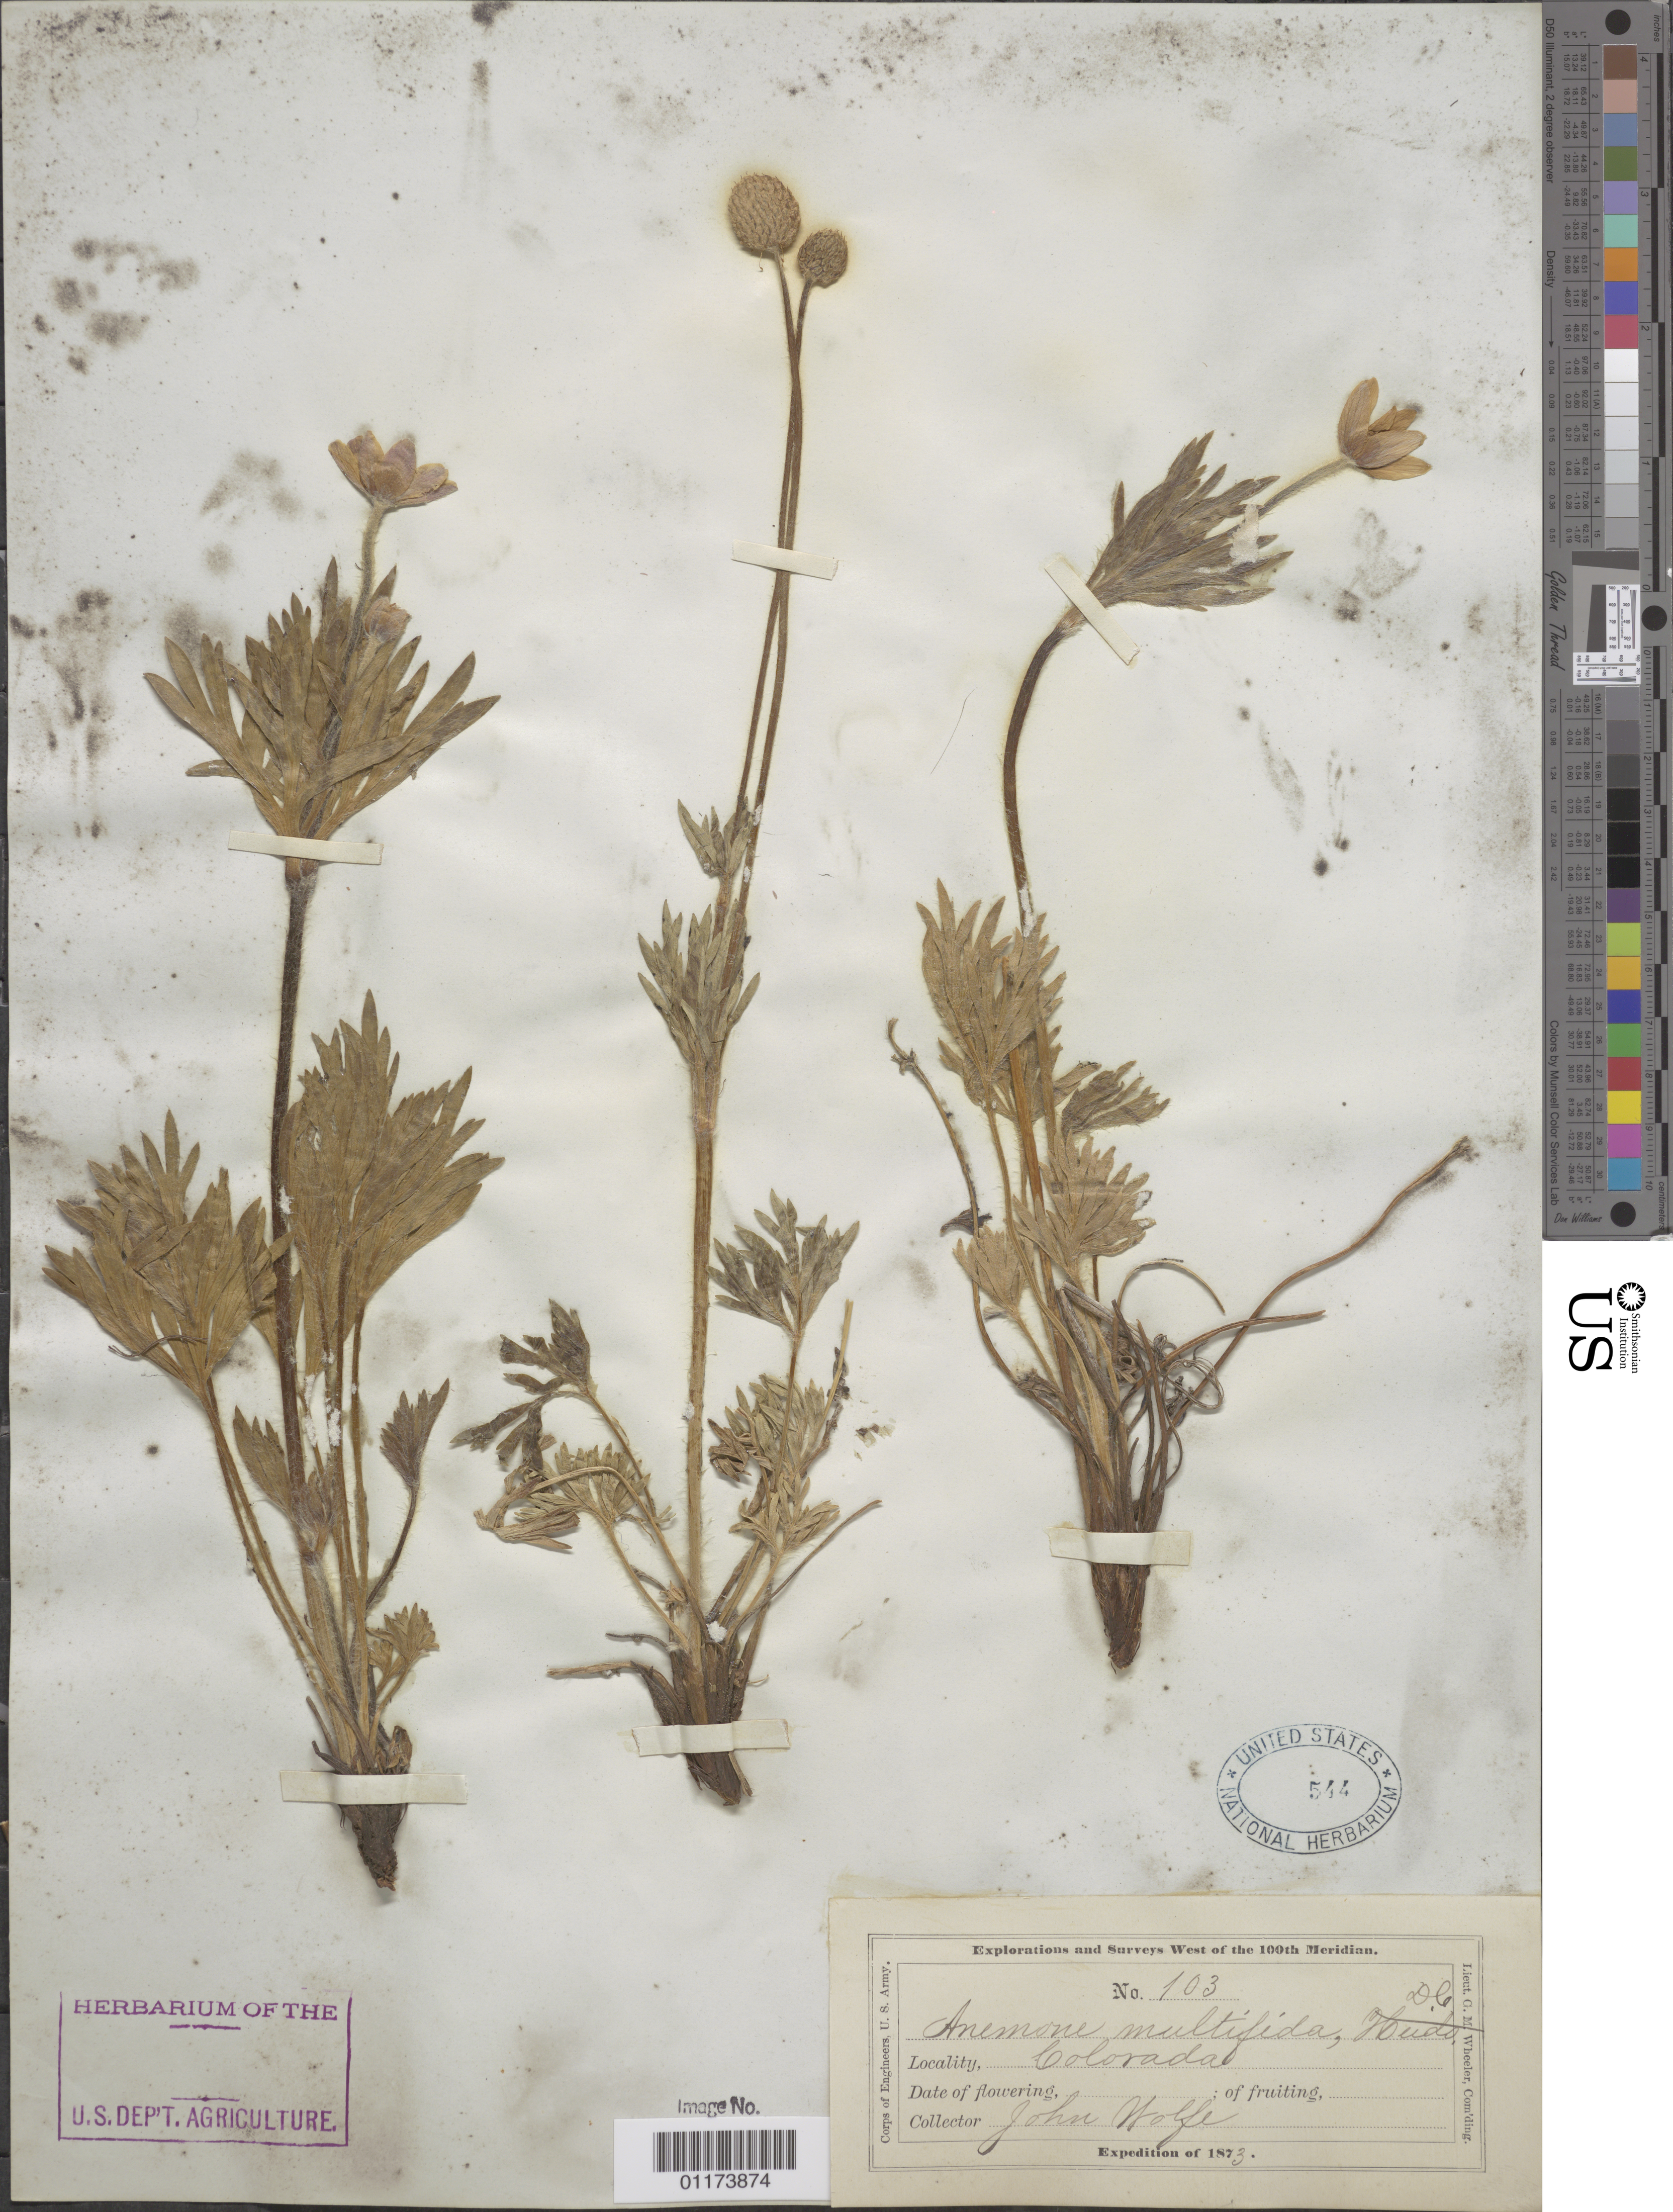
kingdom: Plantae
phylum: Tracheophyta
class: Magnoliopsida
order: Ranunculales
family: Ranunculaceae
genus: Anemone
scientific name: Anemone multifida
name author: Poir.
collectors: J. Wolf & J. T. Rothrock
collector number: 103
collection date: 1873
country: United States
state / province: Colorado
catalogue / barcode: US 544